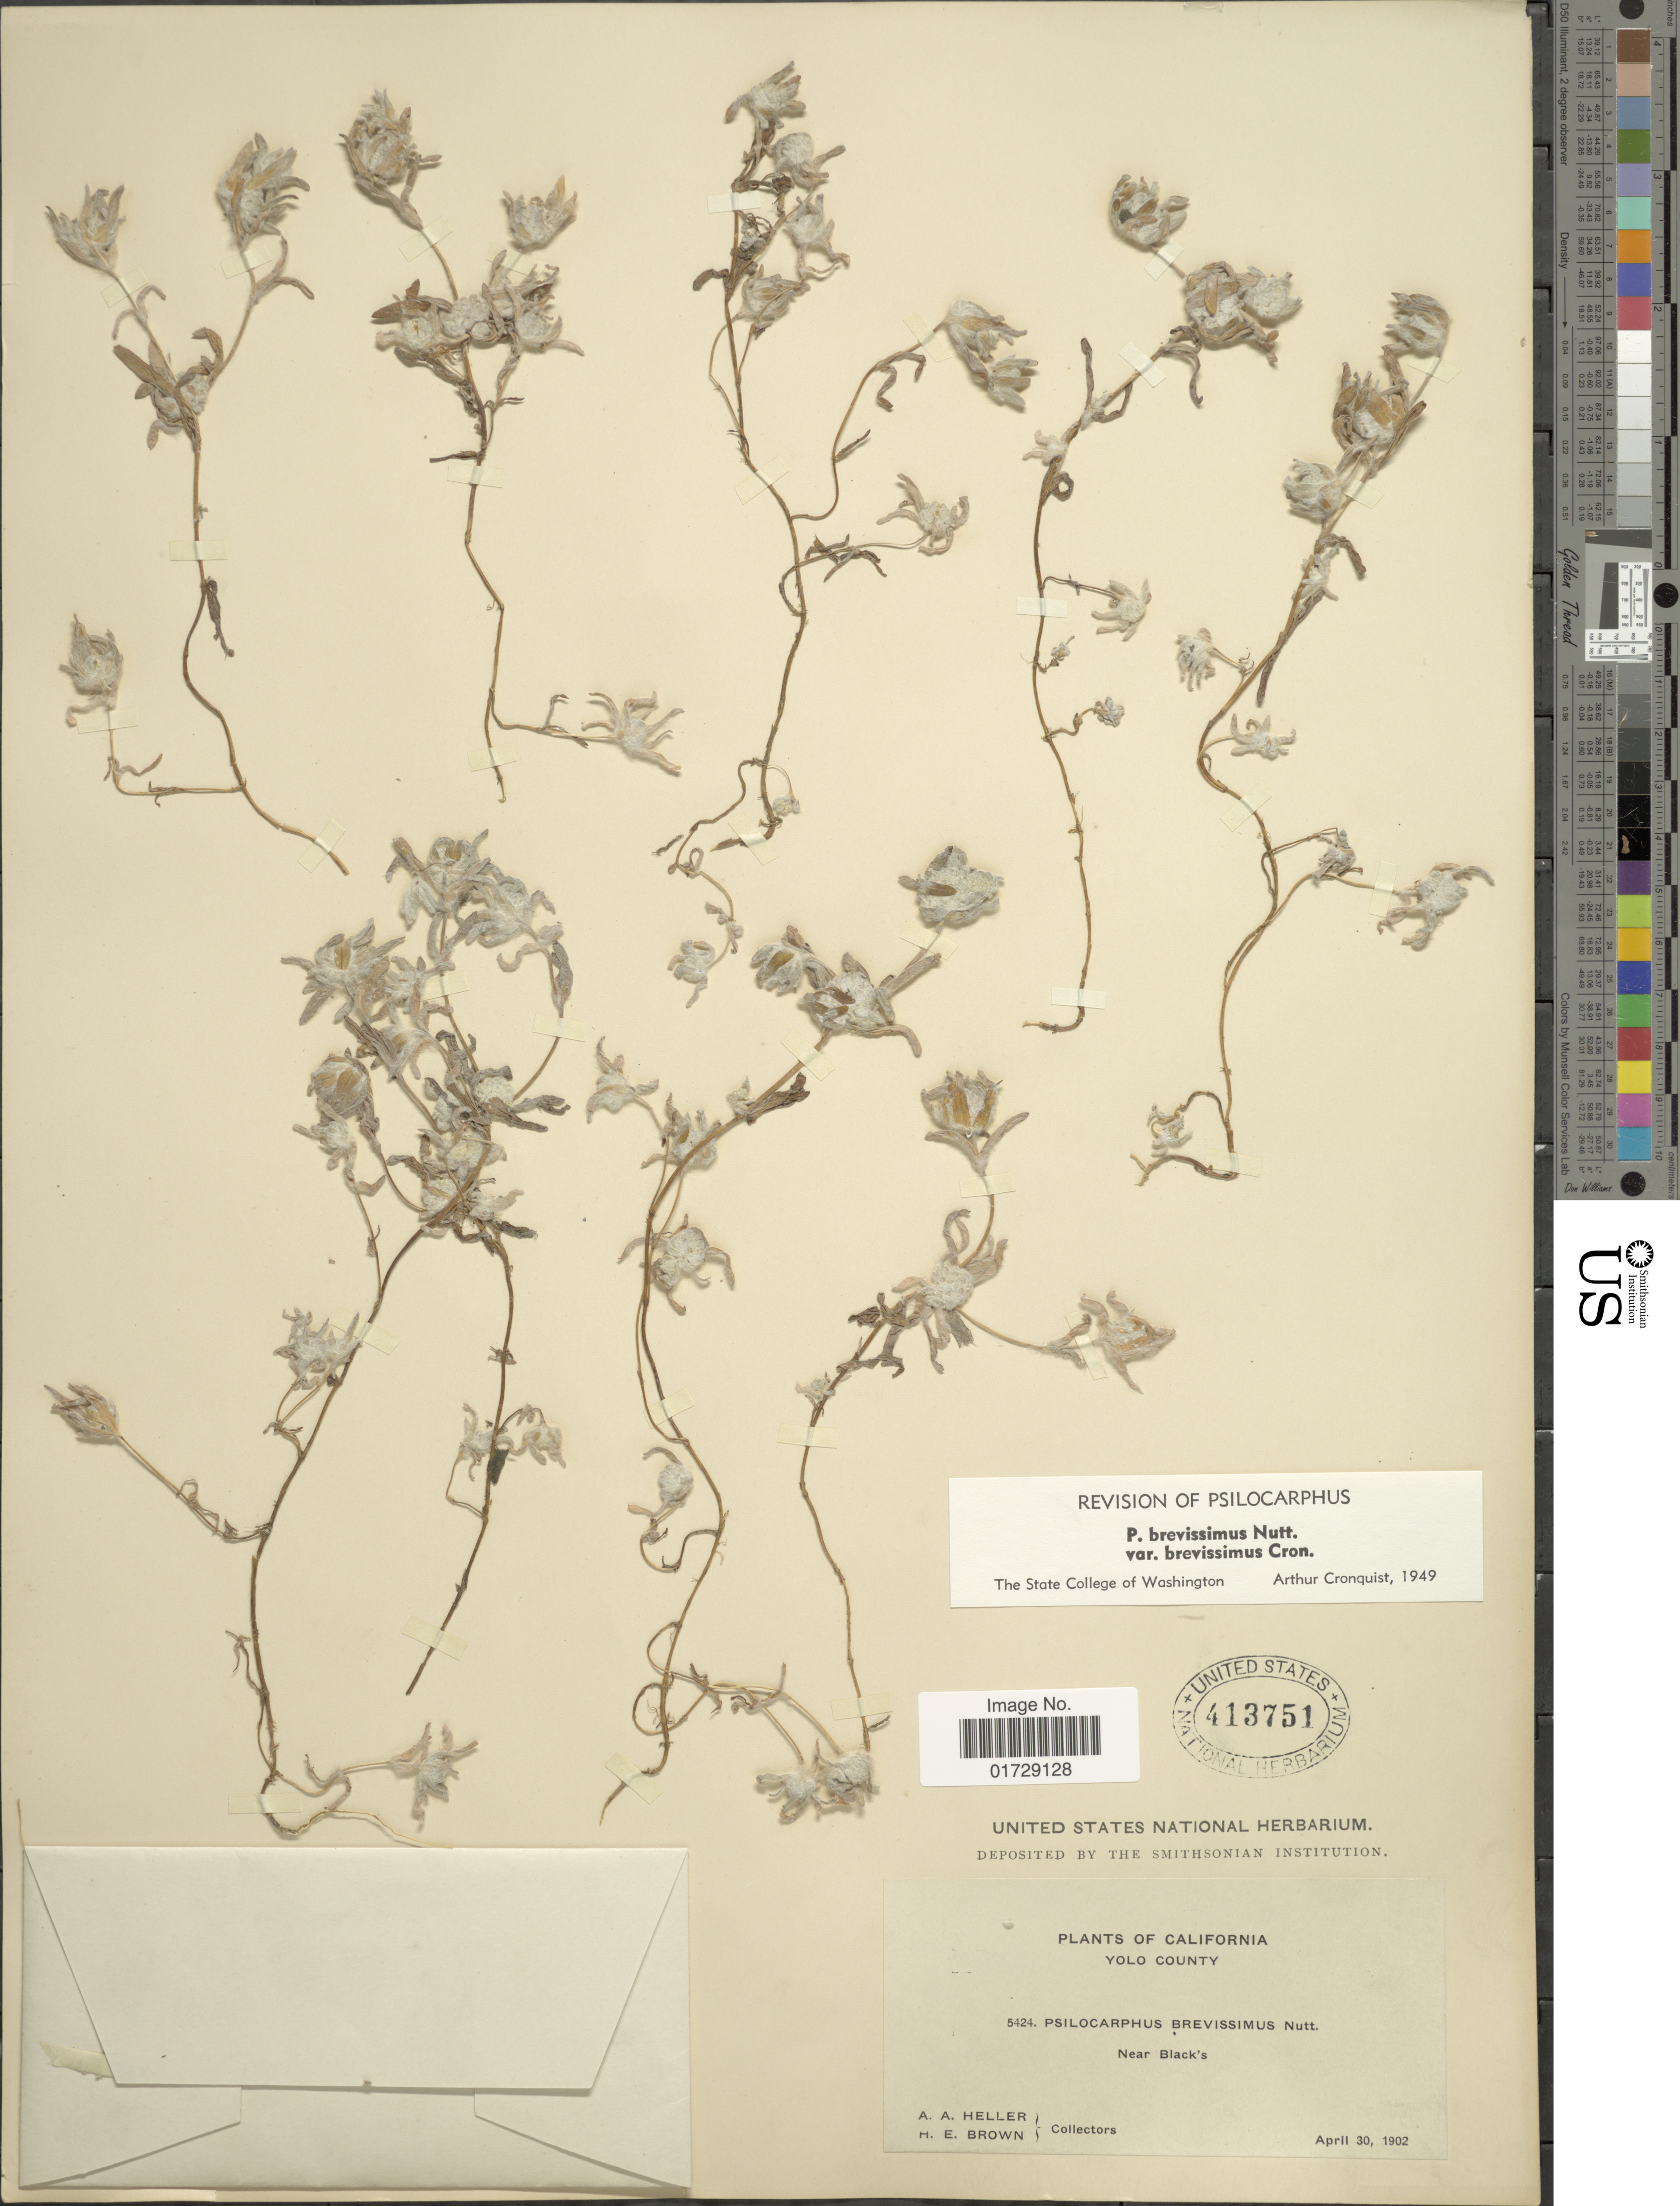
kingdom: Plantae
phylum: Tracheophyta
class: Magnoliopsida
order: Asterales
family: Asteraceae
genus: Psilocarphus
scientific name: Psilocarphus brevissimus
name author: Nutt.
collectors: A. A. Heller & H. E. Brown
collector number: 5424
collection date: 1902-04-30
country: United States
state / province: California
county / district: Yolo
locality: Yolo County, Near Black's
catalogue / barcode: US 413751